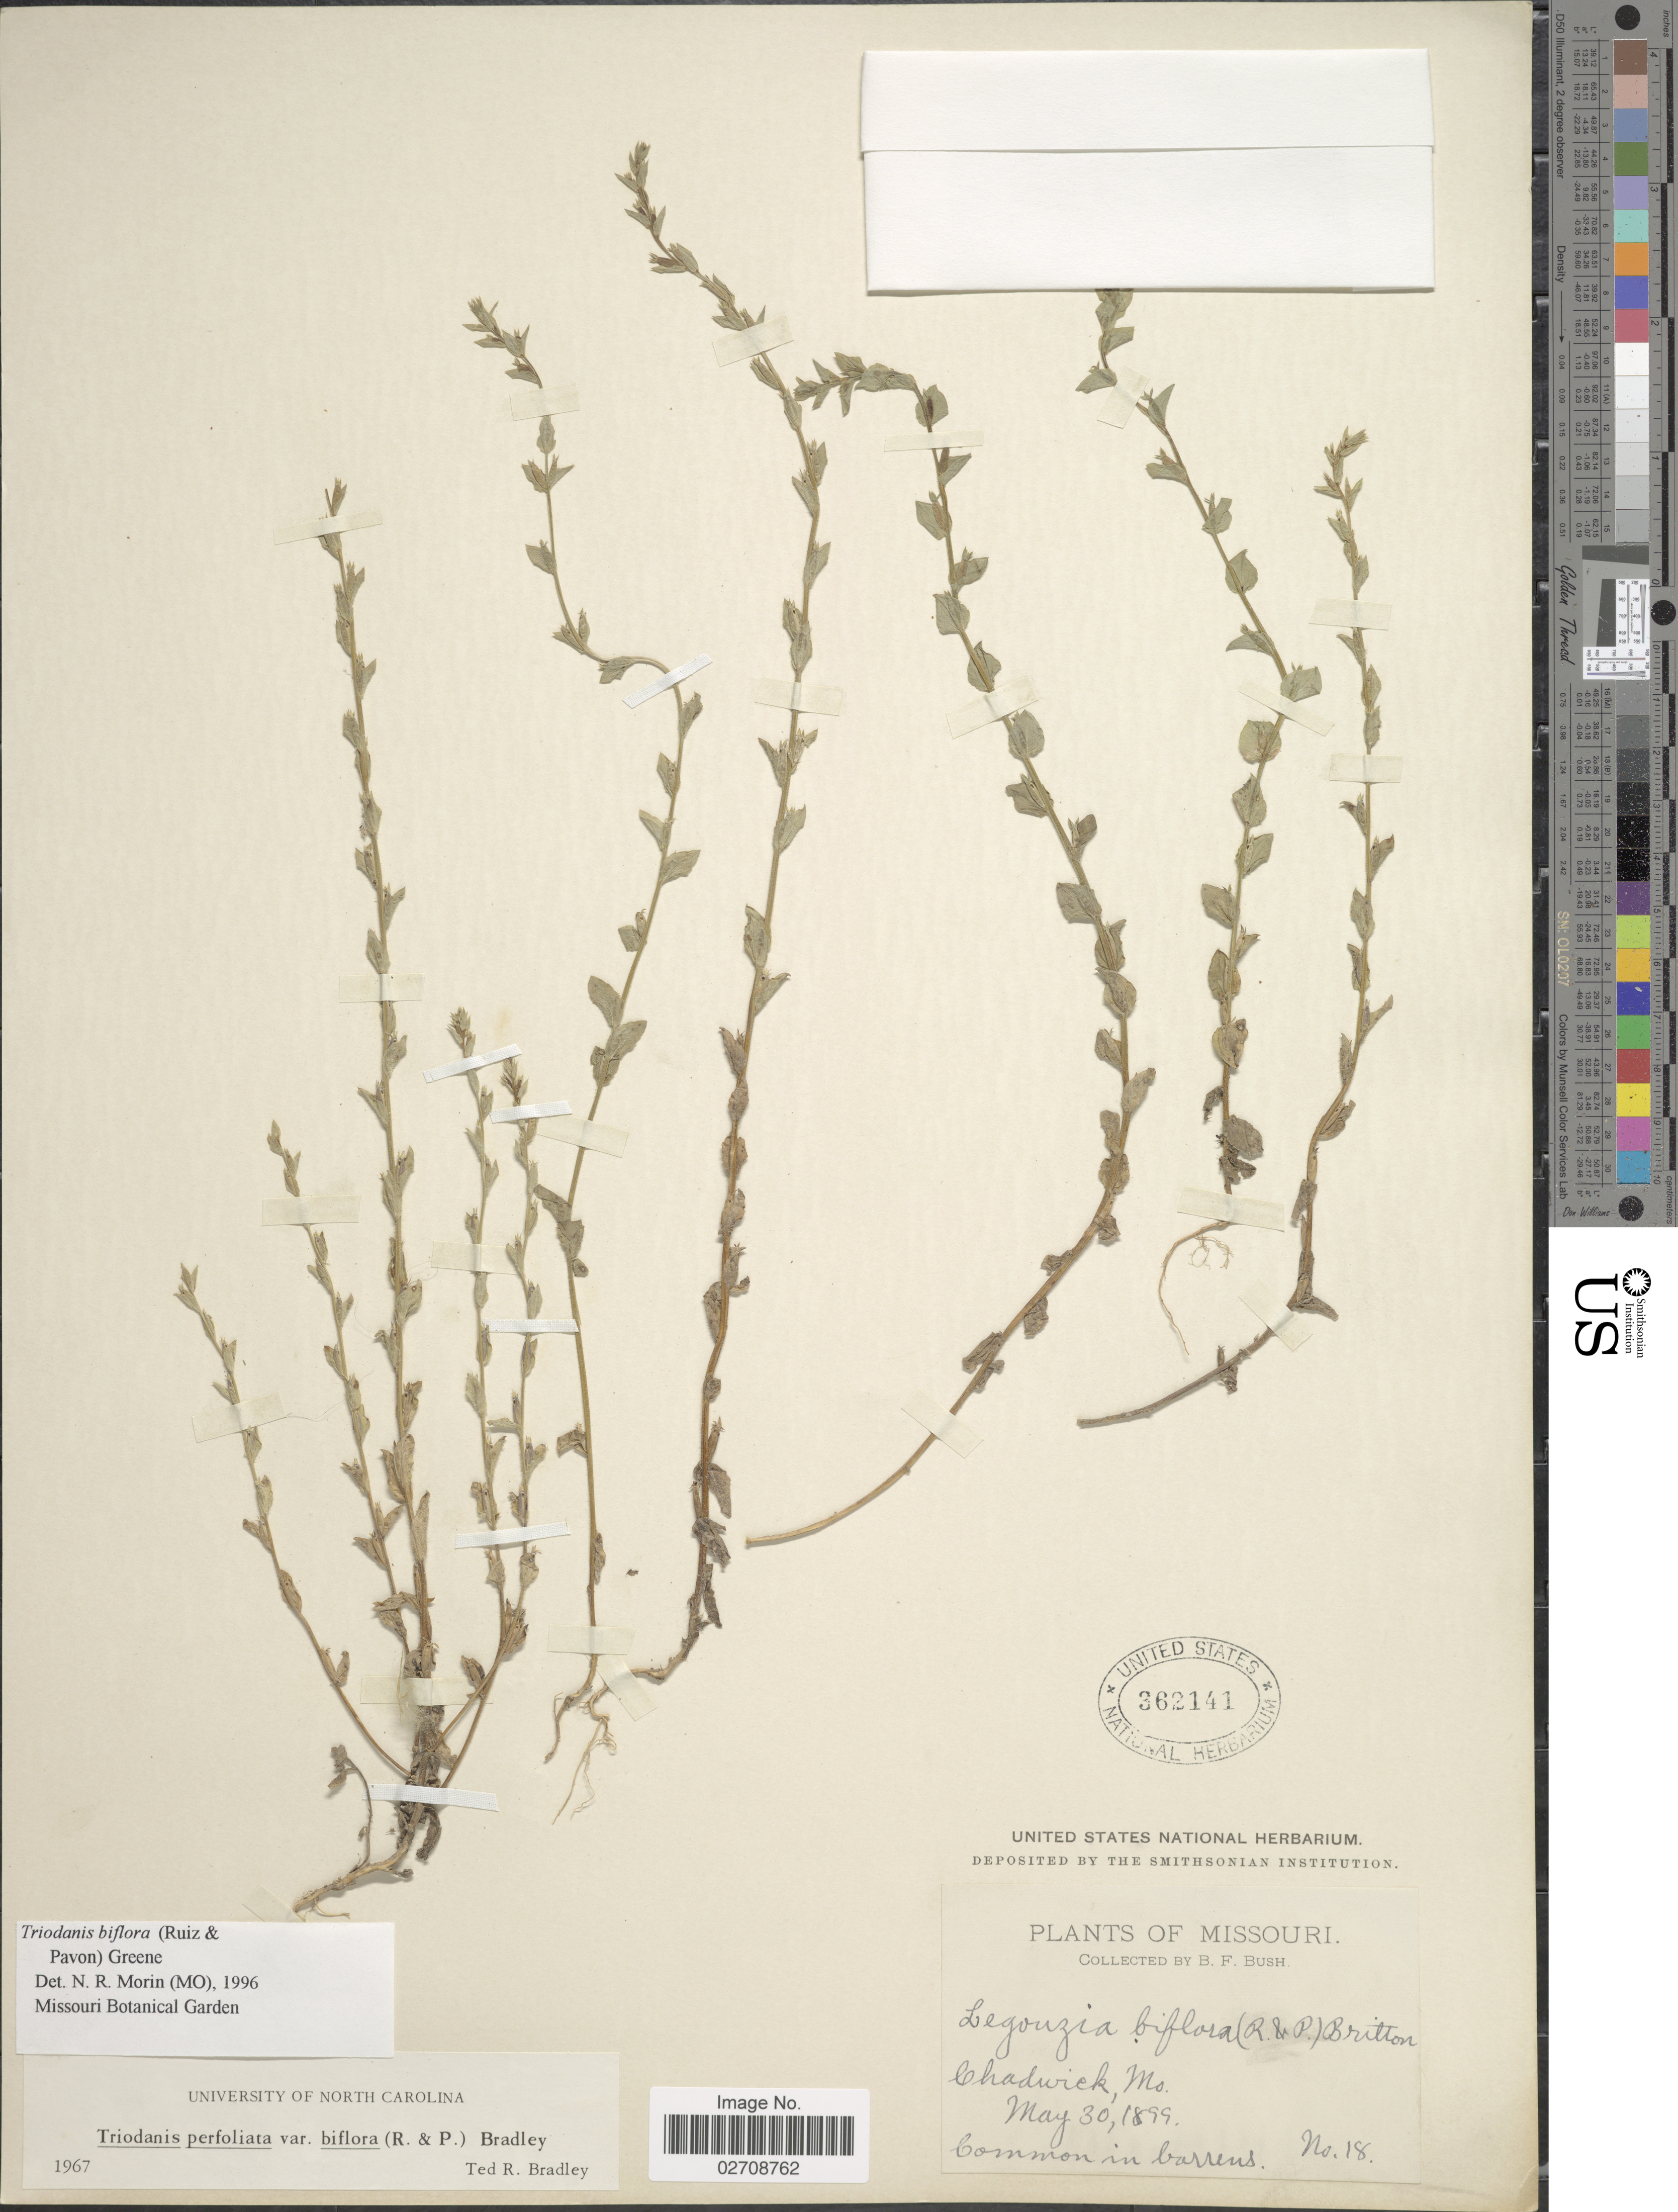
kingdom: Plantae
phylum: Tracheophyta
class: Magnoliopsida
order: Asterales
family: Campanulaceae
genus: Triodanis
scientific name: Triodanis biflora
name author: (Ruiz & Pav.) Greene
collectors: B. F. Bush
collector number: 18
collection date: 1899-05-30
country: United States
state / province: Missouri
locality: Chadwick, Mo.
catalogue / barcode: US 362141